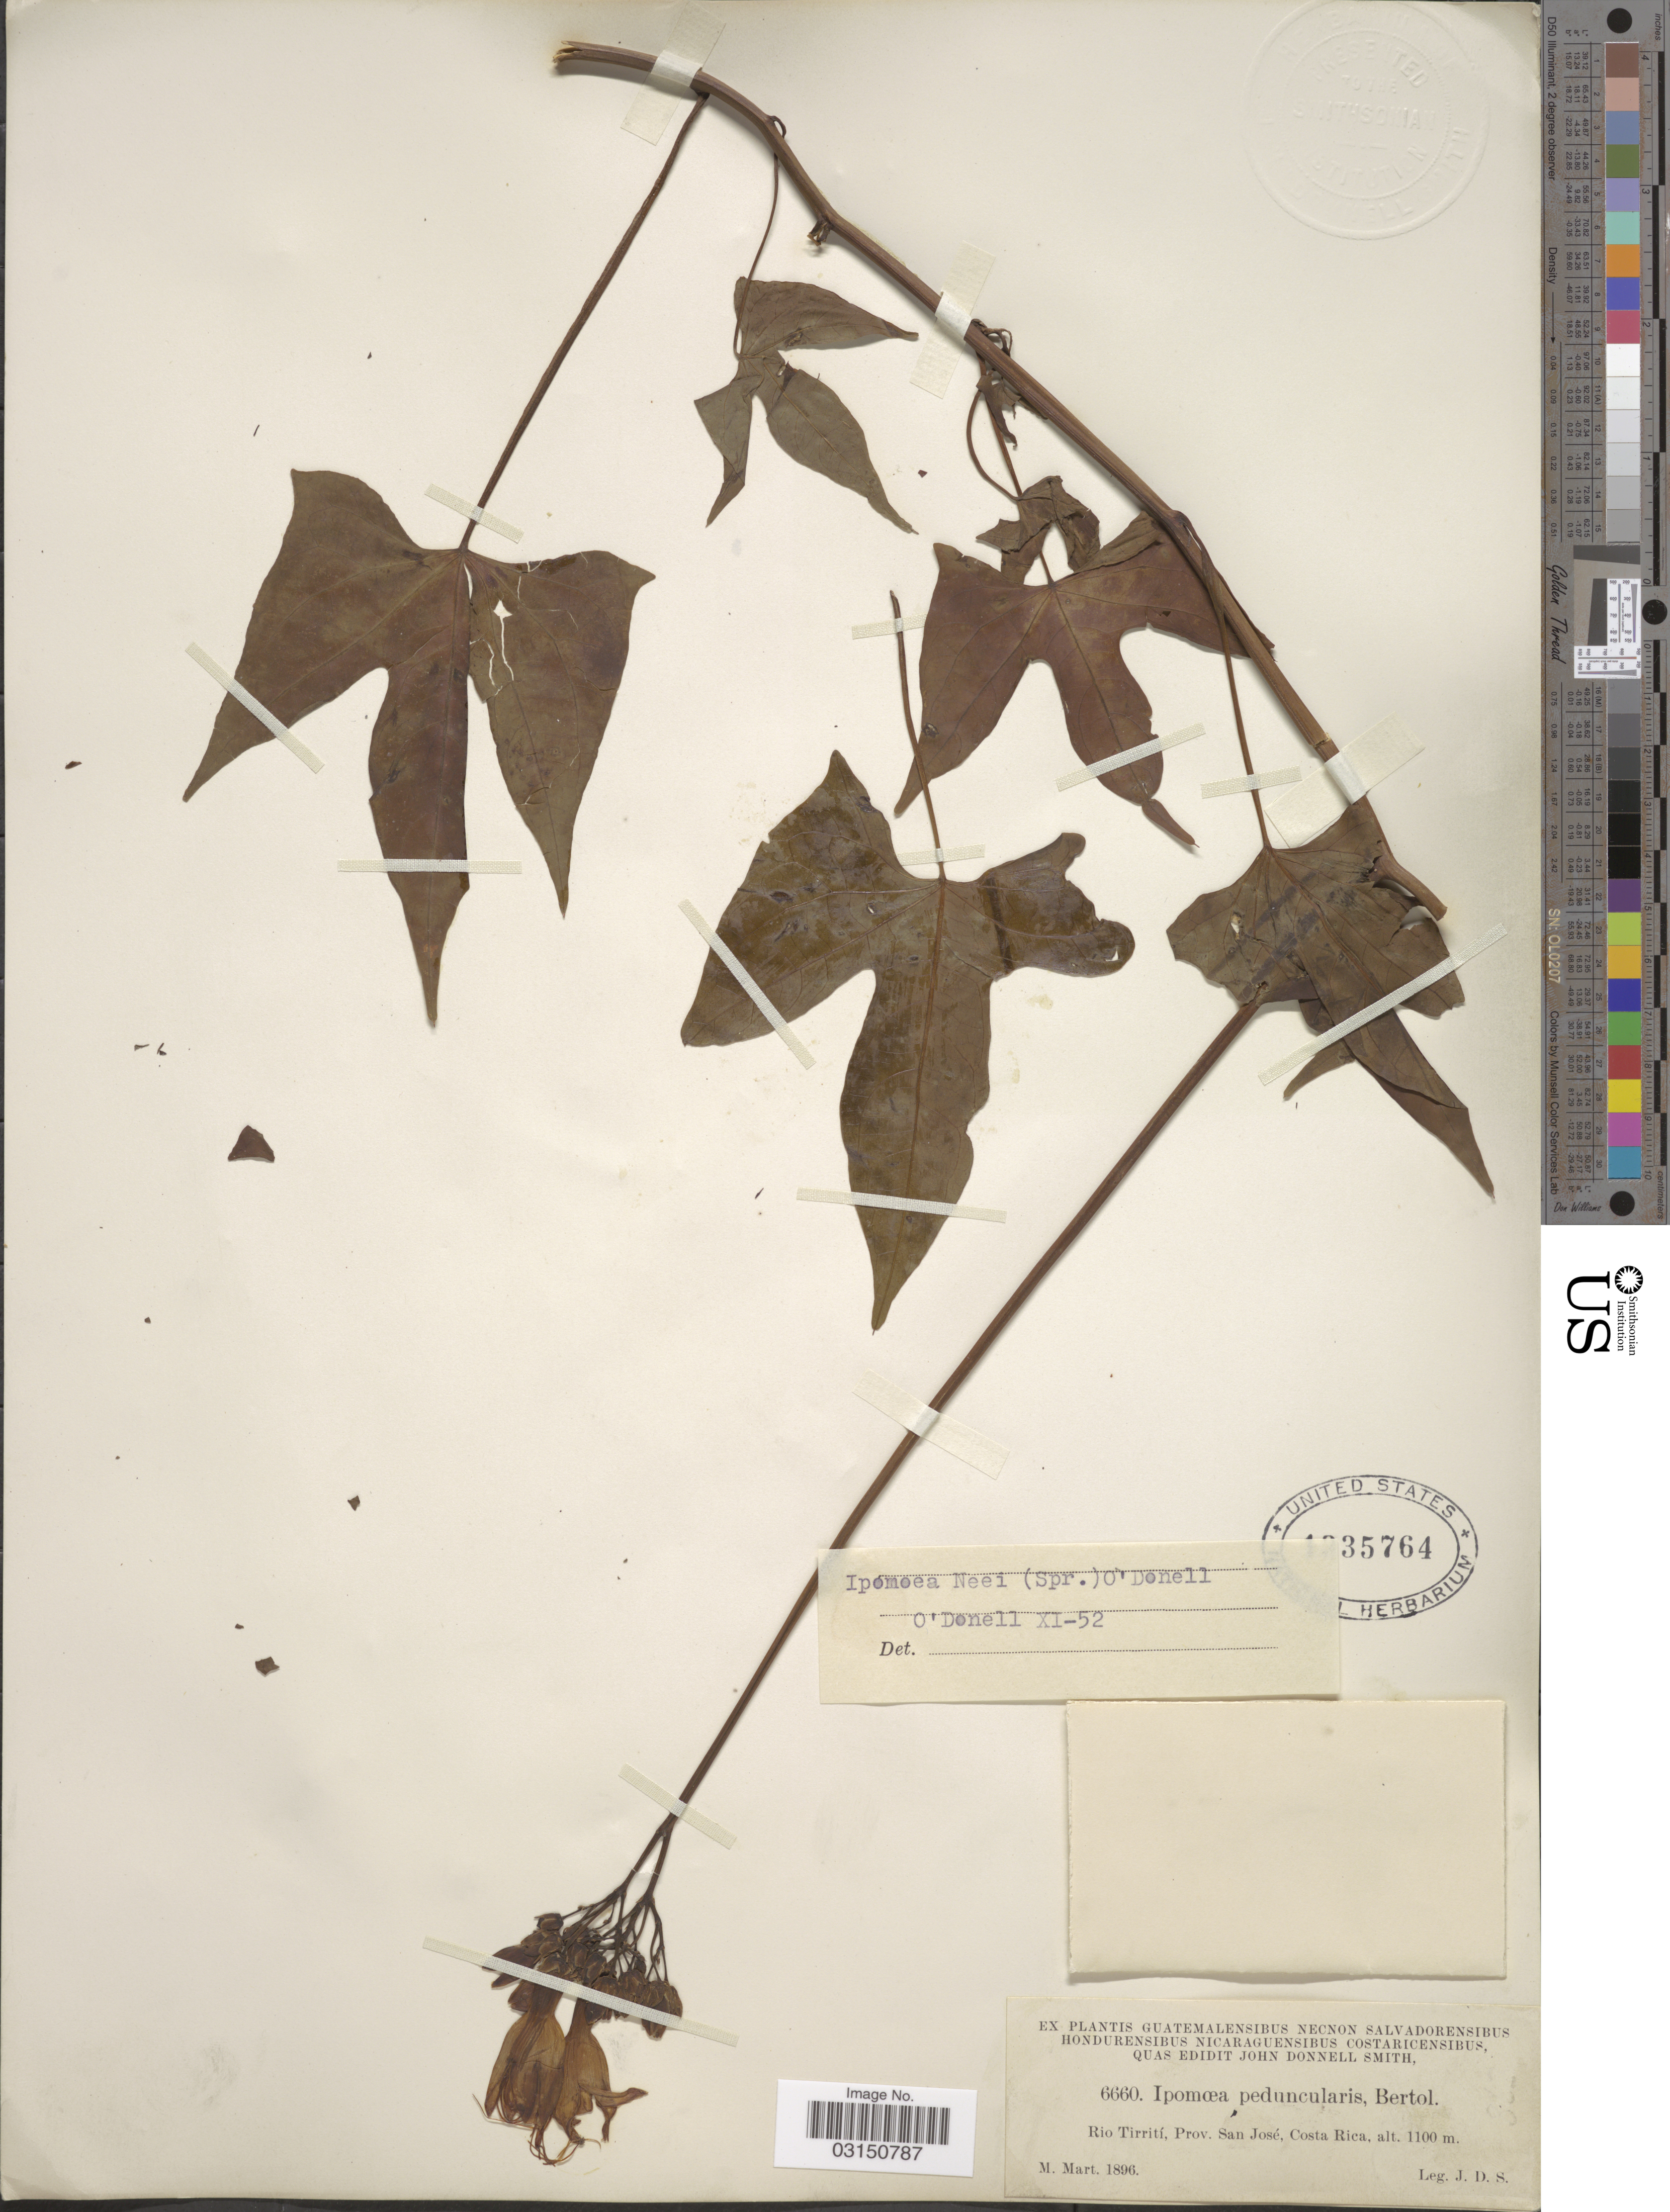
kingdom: Plantae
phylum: Tracheophyta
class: Magnoliopsida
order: Solanales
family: Convolvulaceae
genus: Ipomoea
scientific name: Ipomoea neei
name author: (Spreng.) O'Donell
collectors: J. Donnell Smith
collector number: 6660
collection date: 1896-03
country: Costa Rica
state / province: San José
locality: Rio Tirrití.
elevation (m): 1100